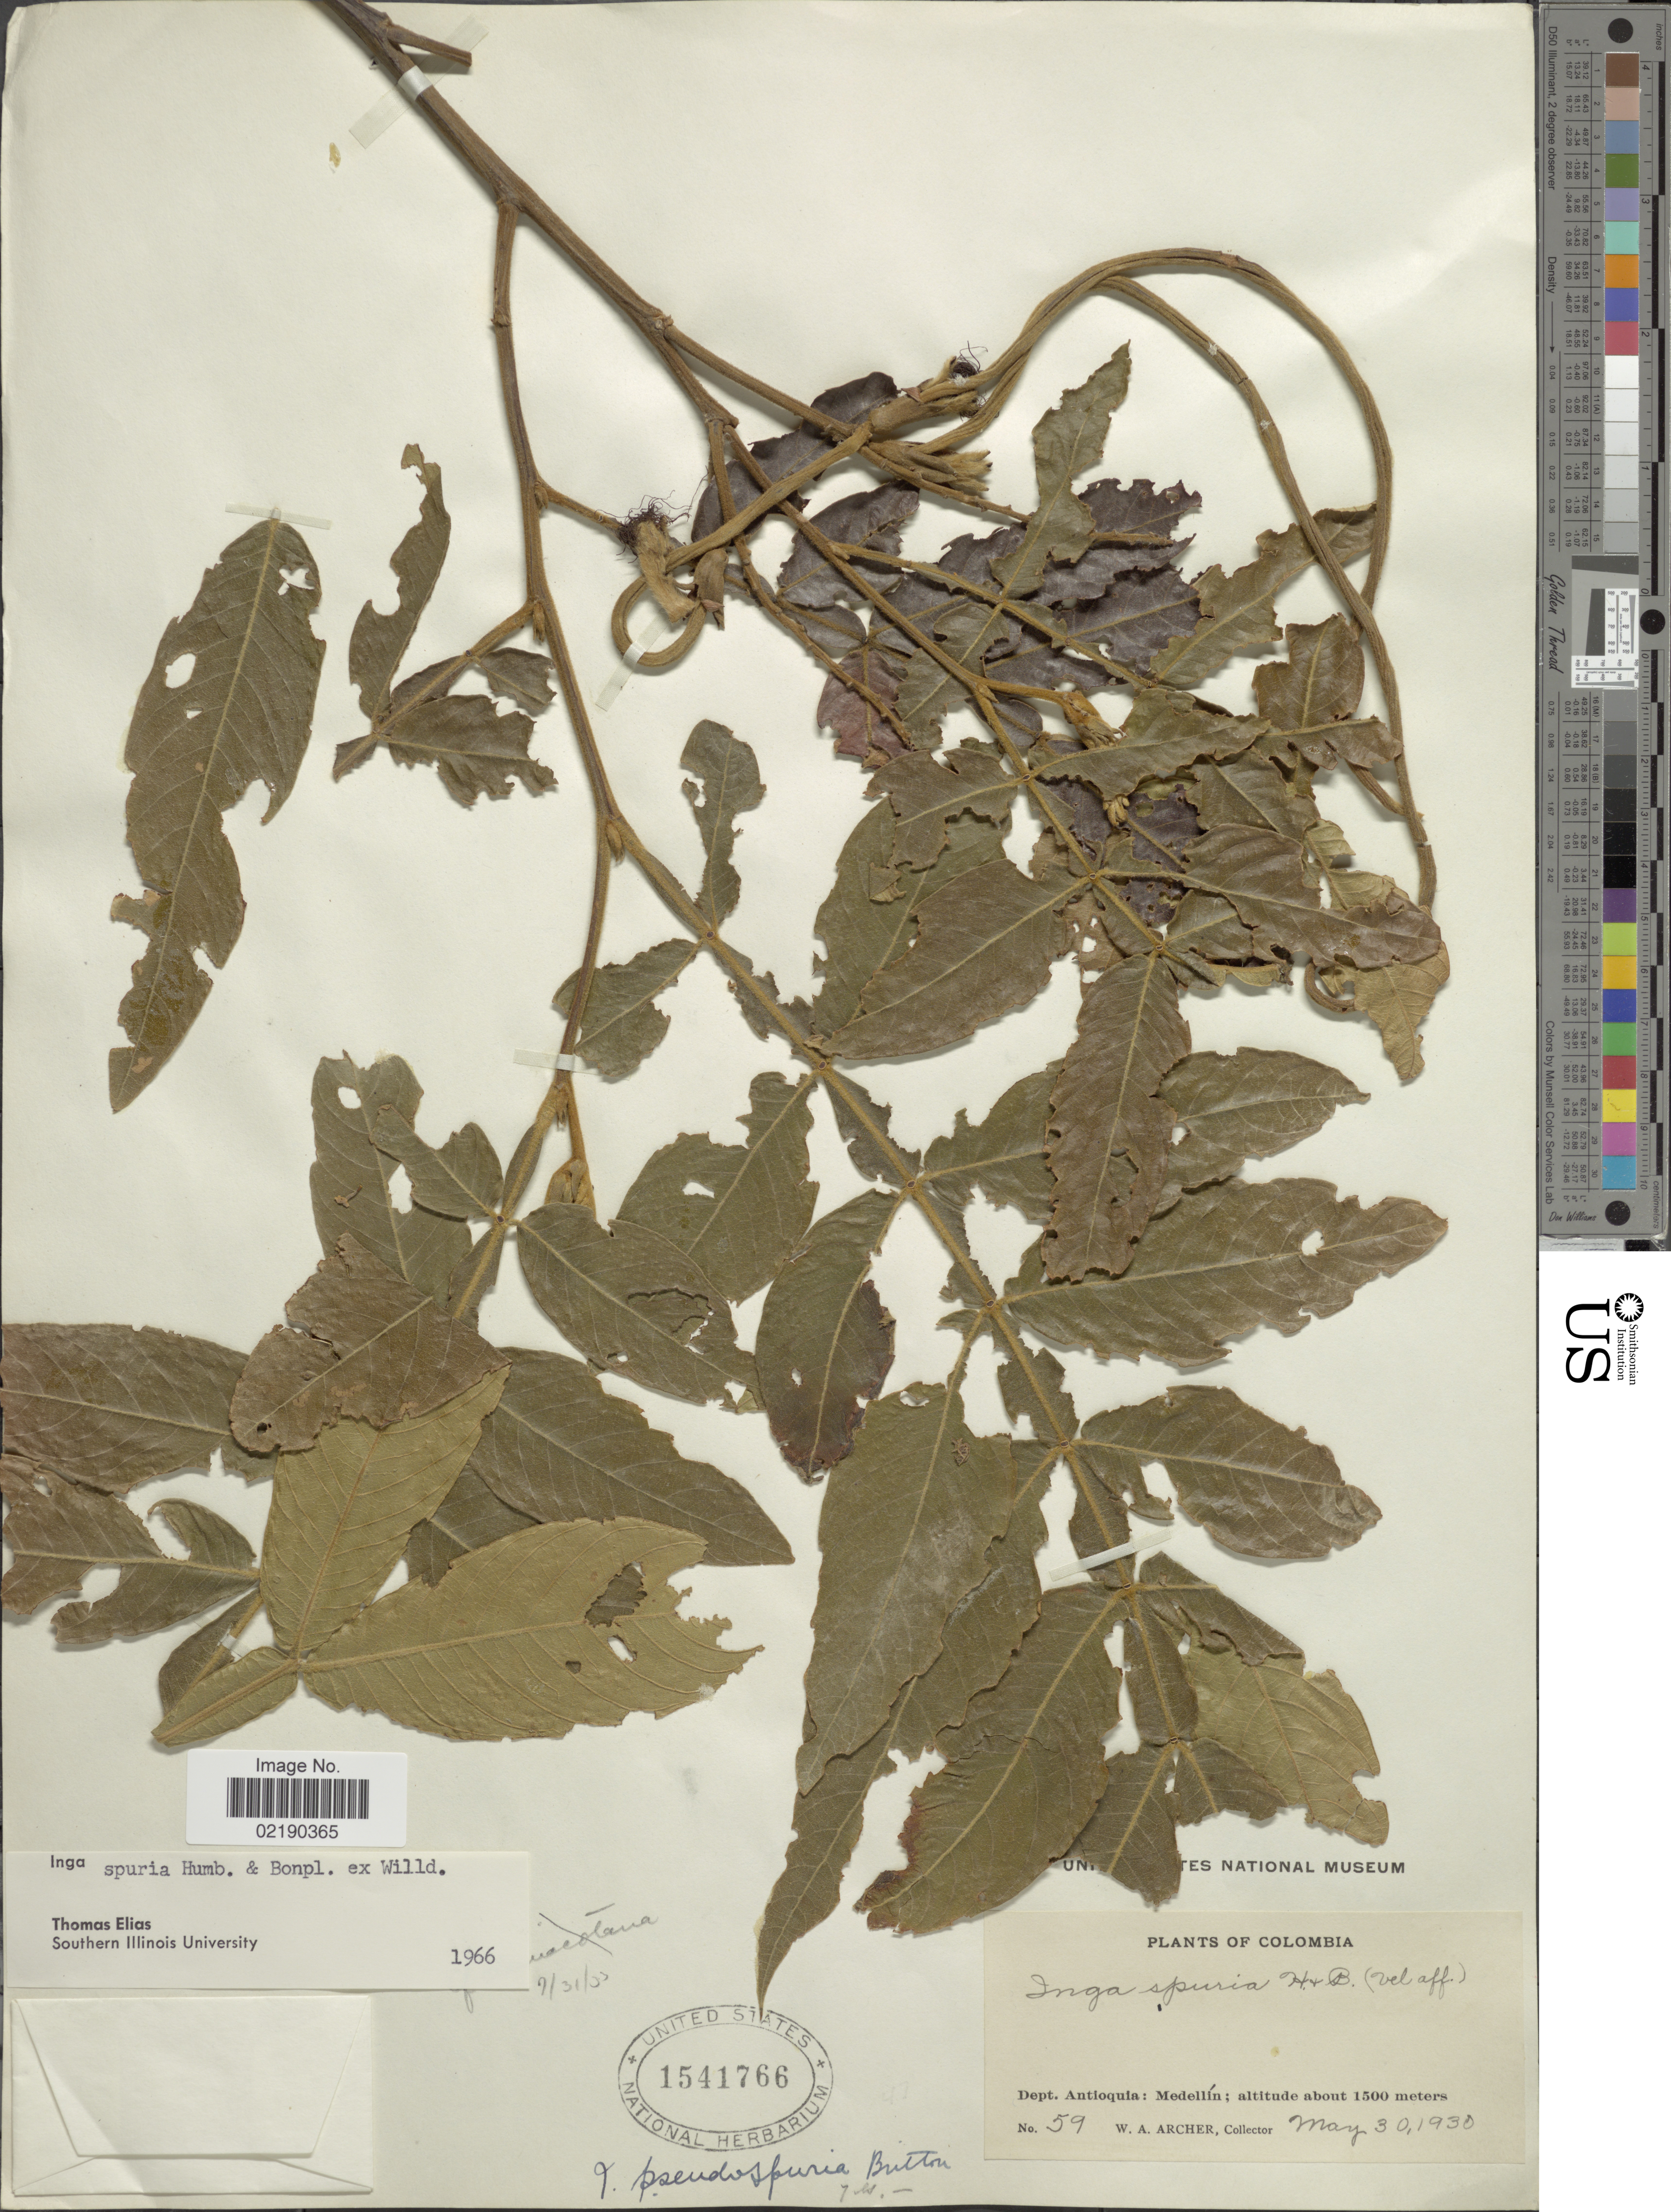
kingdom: Plantae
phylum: Tracheophyta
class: Magnoliopsida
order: Fabales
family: Fabaceae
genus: Inga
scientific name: Inga vera subsp. vera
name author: Willd.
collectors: W. A. Archer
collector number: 59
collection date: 1930-05-30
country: Colombia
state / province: Antioquia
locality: Medellin.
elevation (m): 1500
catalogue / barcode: US 1541766